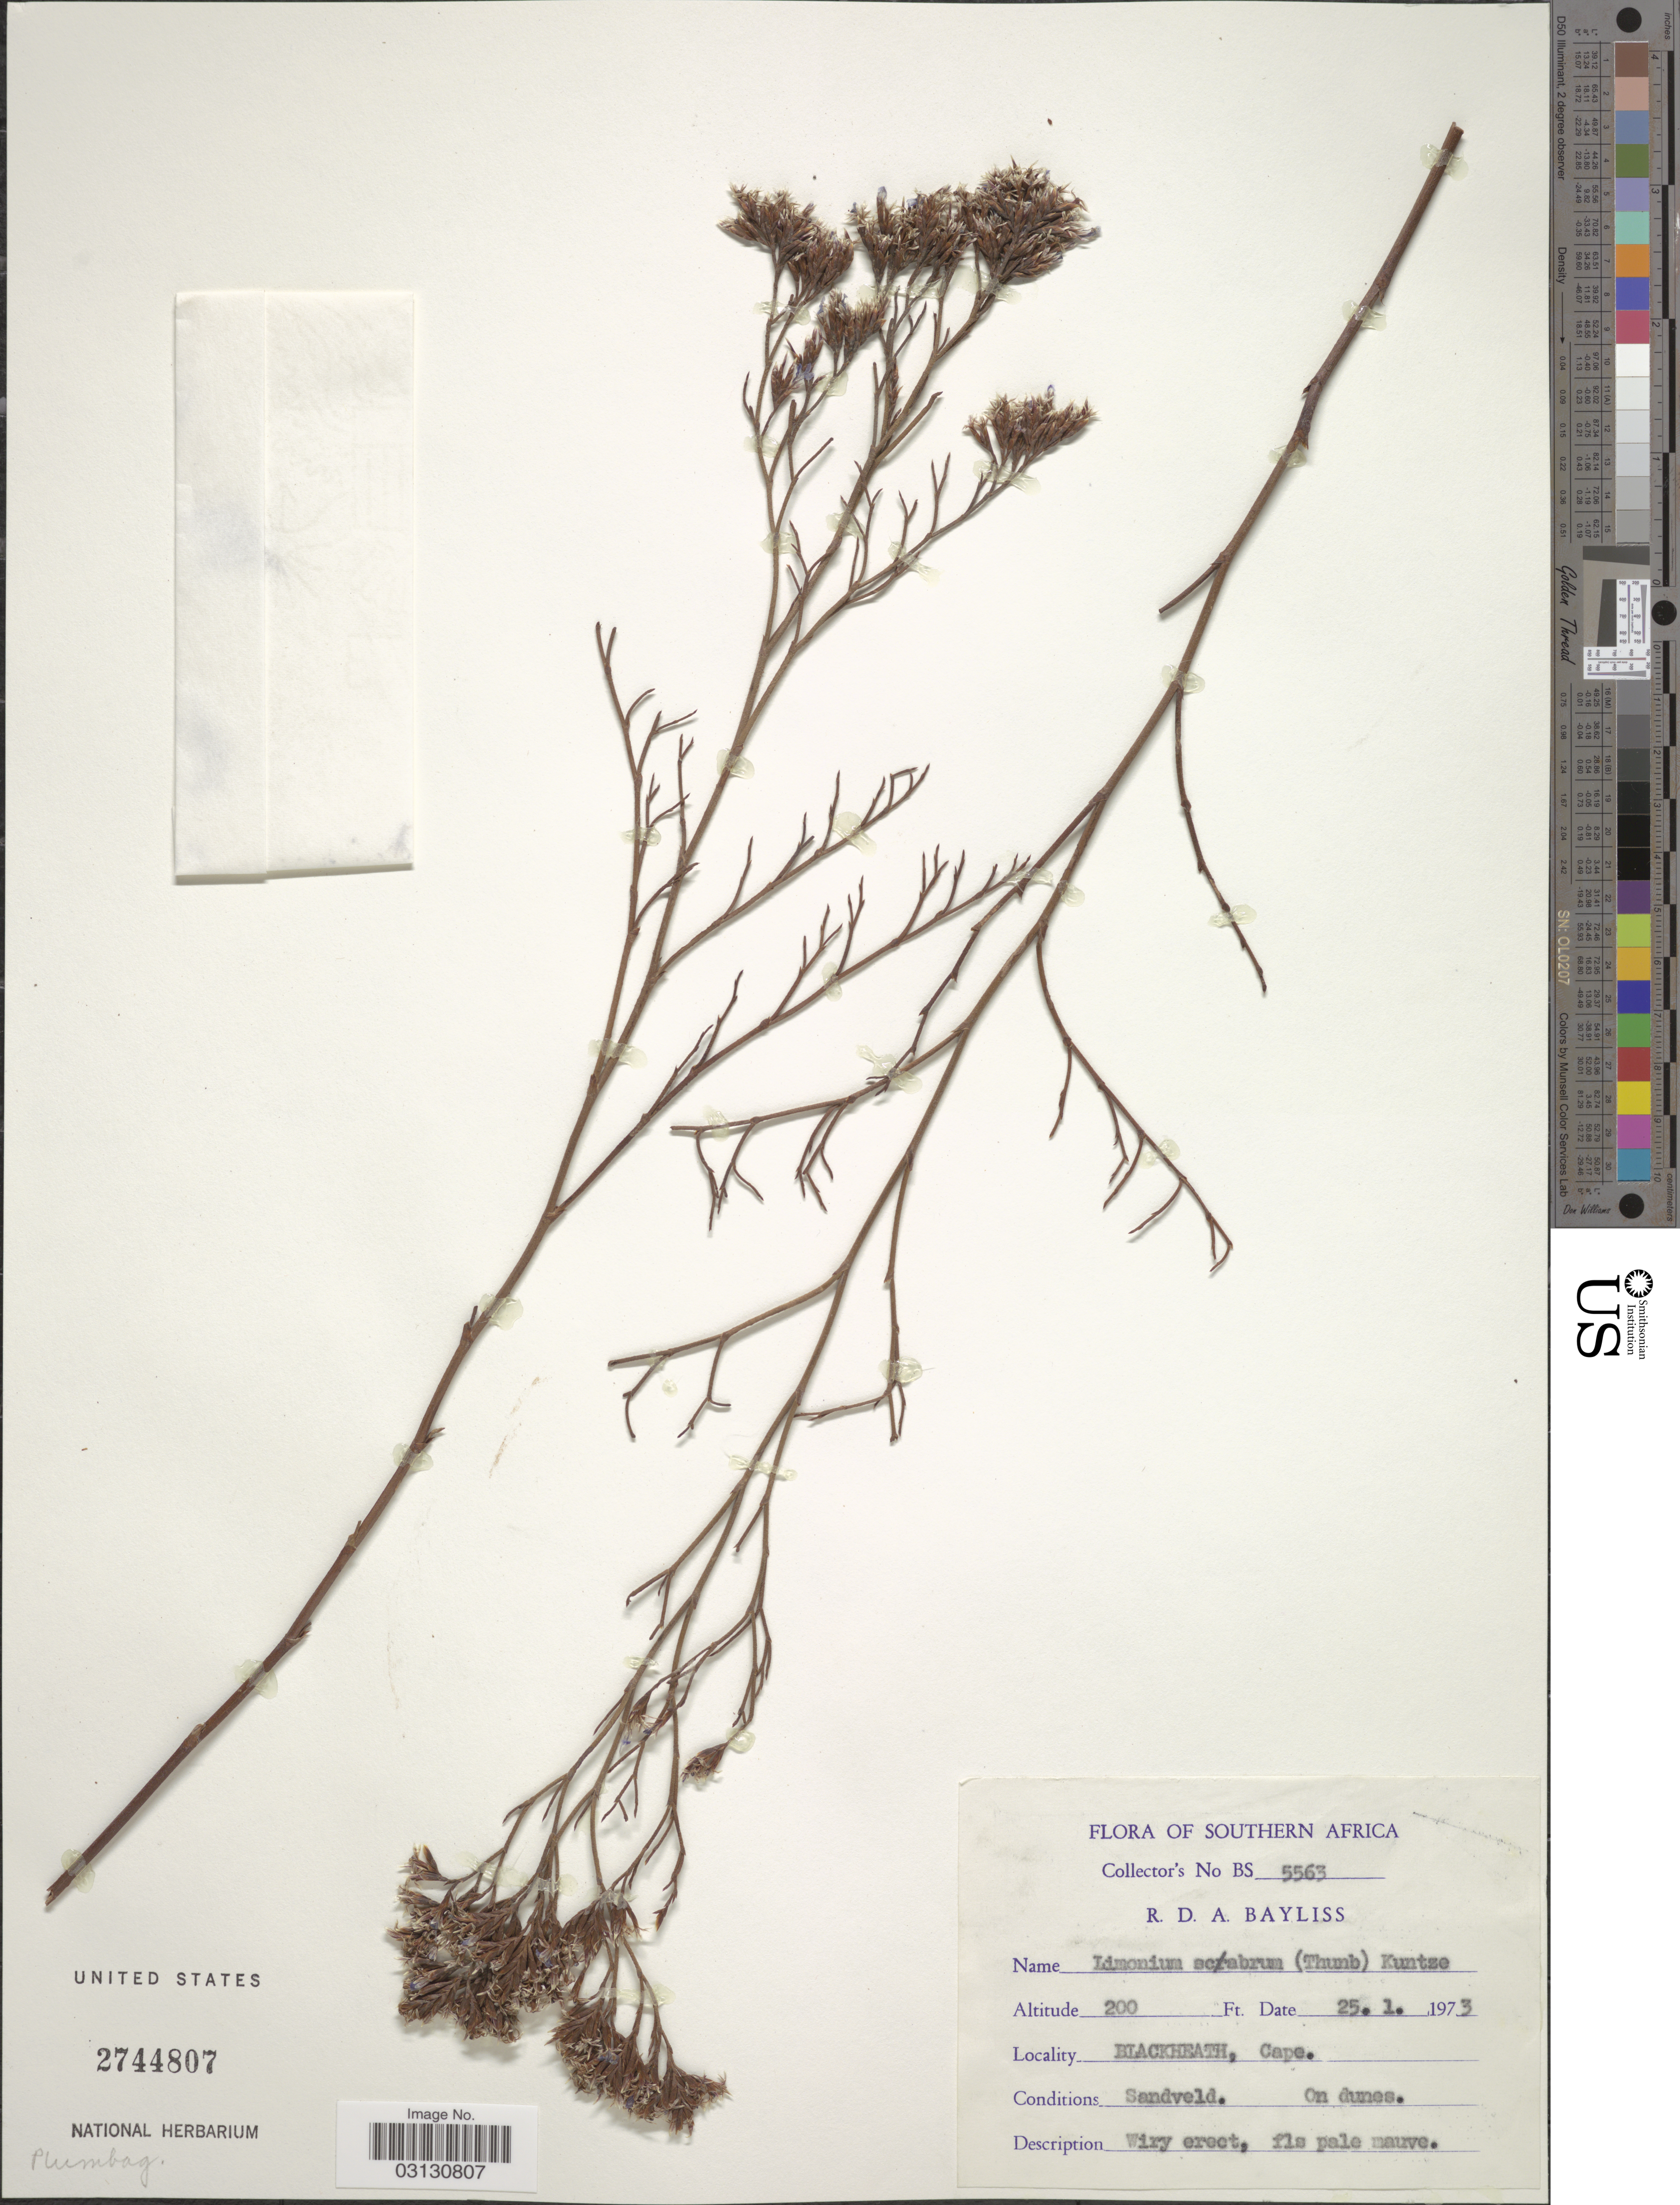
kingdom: Plantae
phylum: Tracheophyta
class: Magnoliopsida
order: Caryophyllales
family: Plumbaginaceae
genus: Limonium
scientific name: Limonium scabrum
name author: Kuntze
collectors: R. Bayliss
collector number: BS5563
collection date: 1973-01-25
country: South Africa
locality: Southern Africa, Blackheath, Cape.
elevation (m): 61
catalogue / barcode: US 2744807